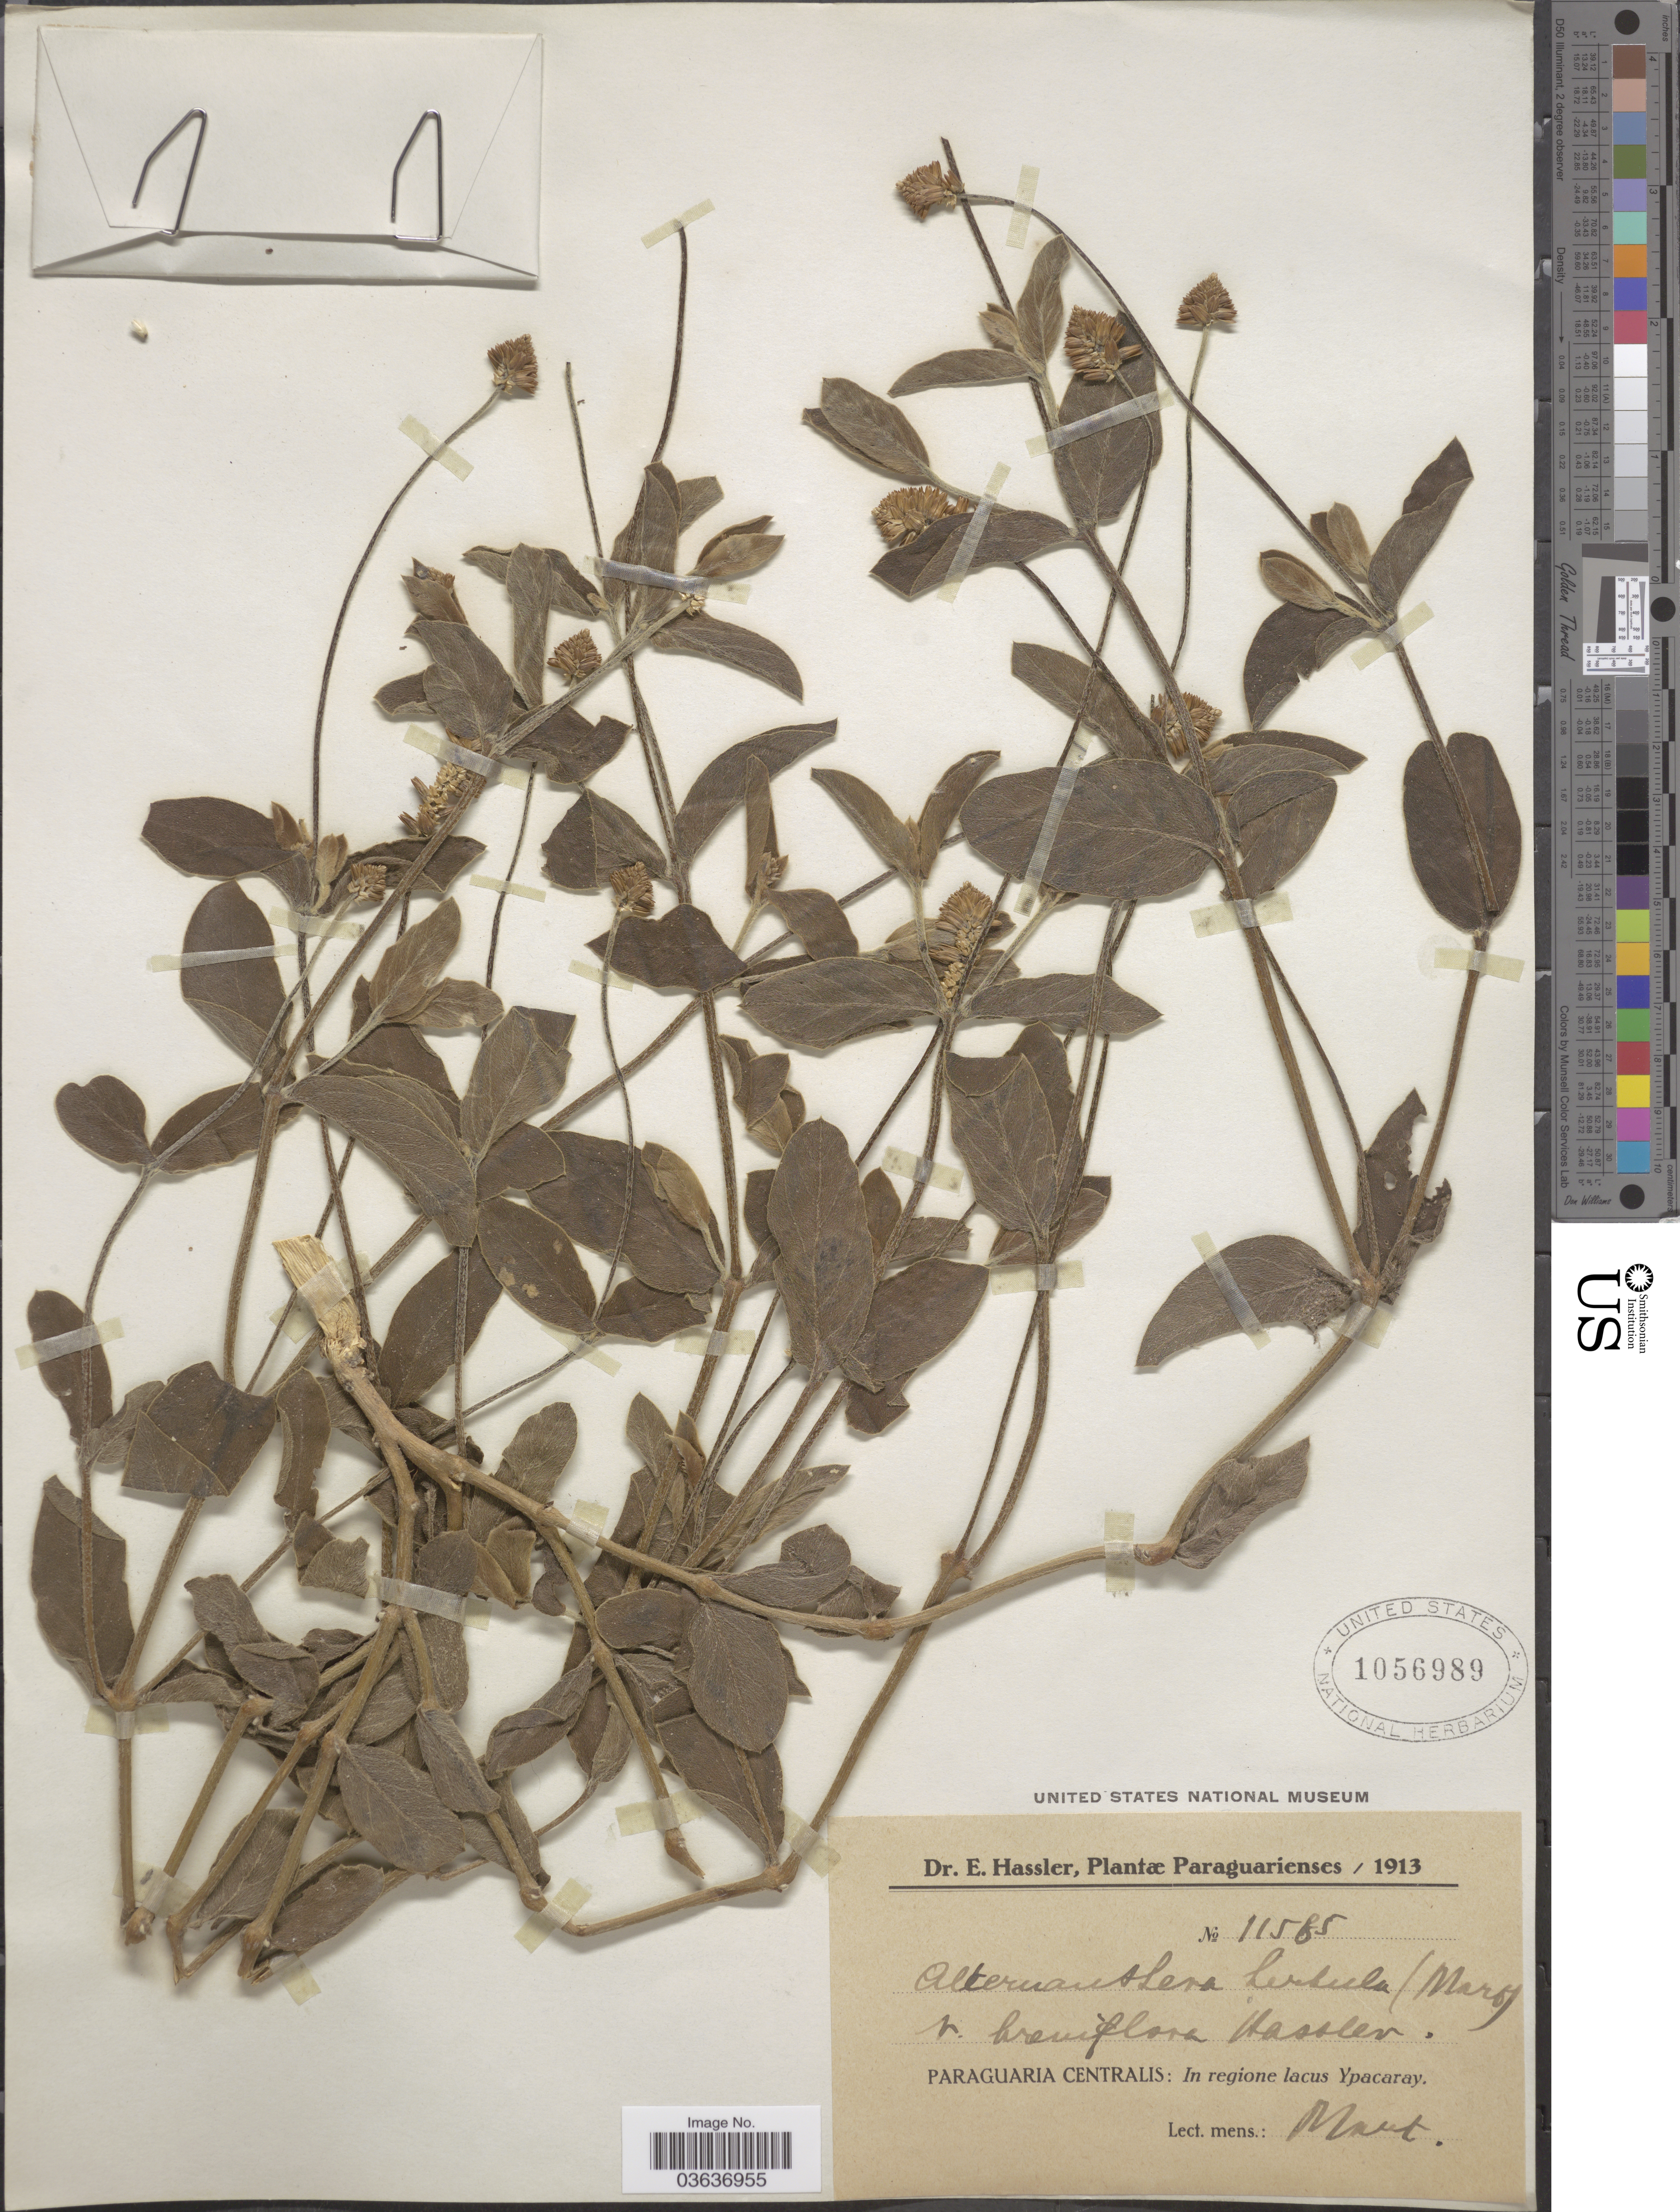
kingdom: Plantae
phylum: Tracheophyta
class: Magnoliopsida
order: Caryophyllales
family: Amaranthaceae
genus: Alternanthera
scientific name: Alternanthera villosa var. cinnabarina (Chodat) Mears comb. nov. ined.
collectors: E. Hassler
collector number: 11585*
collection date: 1913-03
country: Paraguay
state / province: Central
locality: In regione lacus Ypacaray.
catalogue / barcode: US 1056989